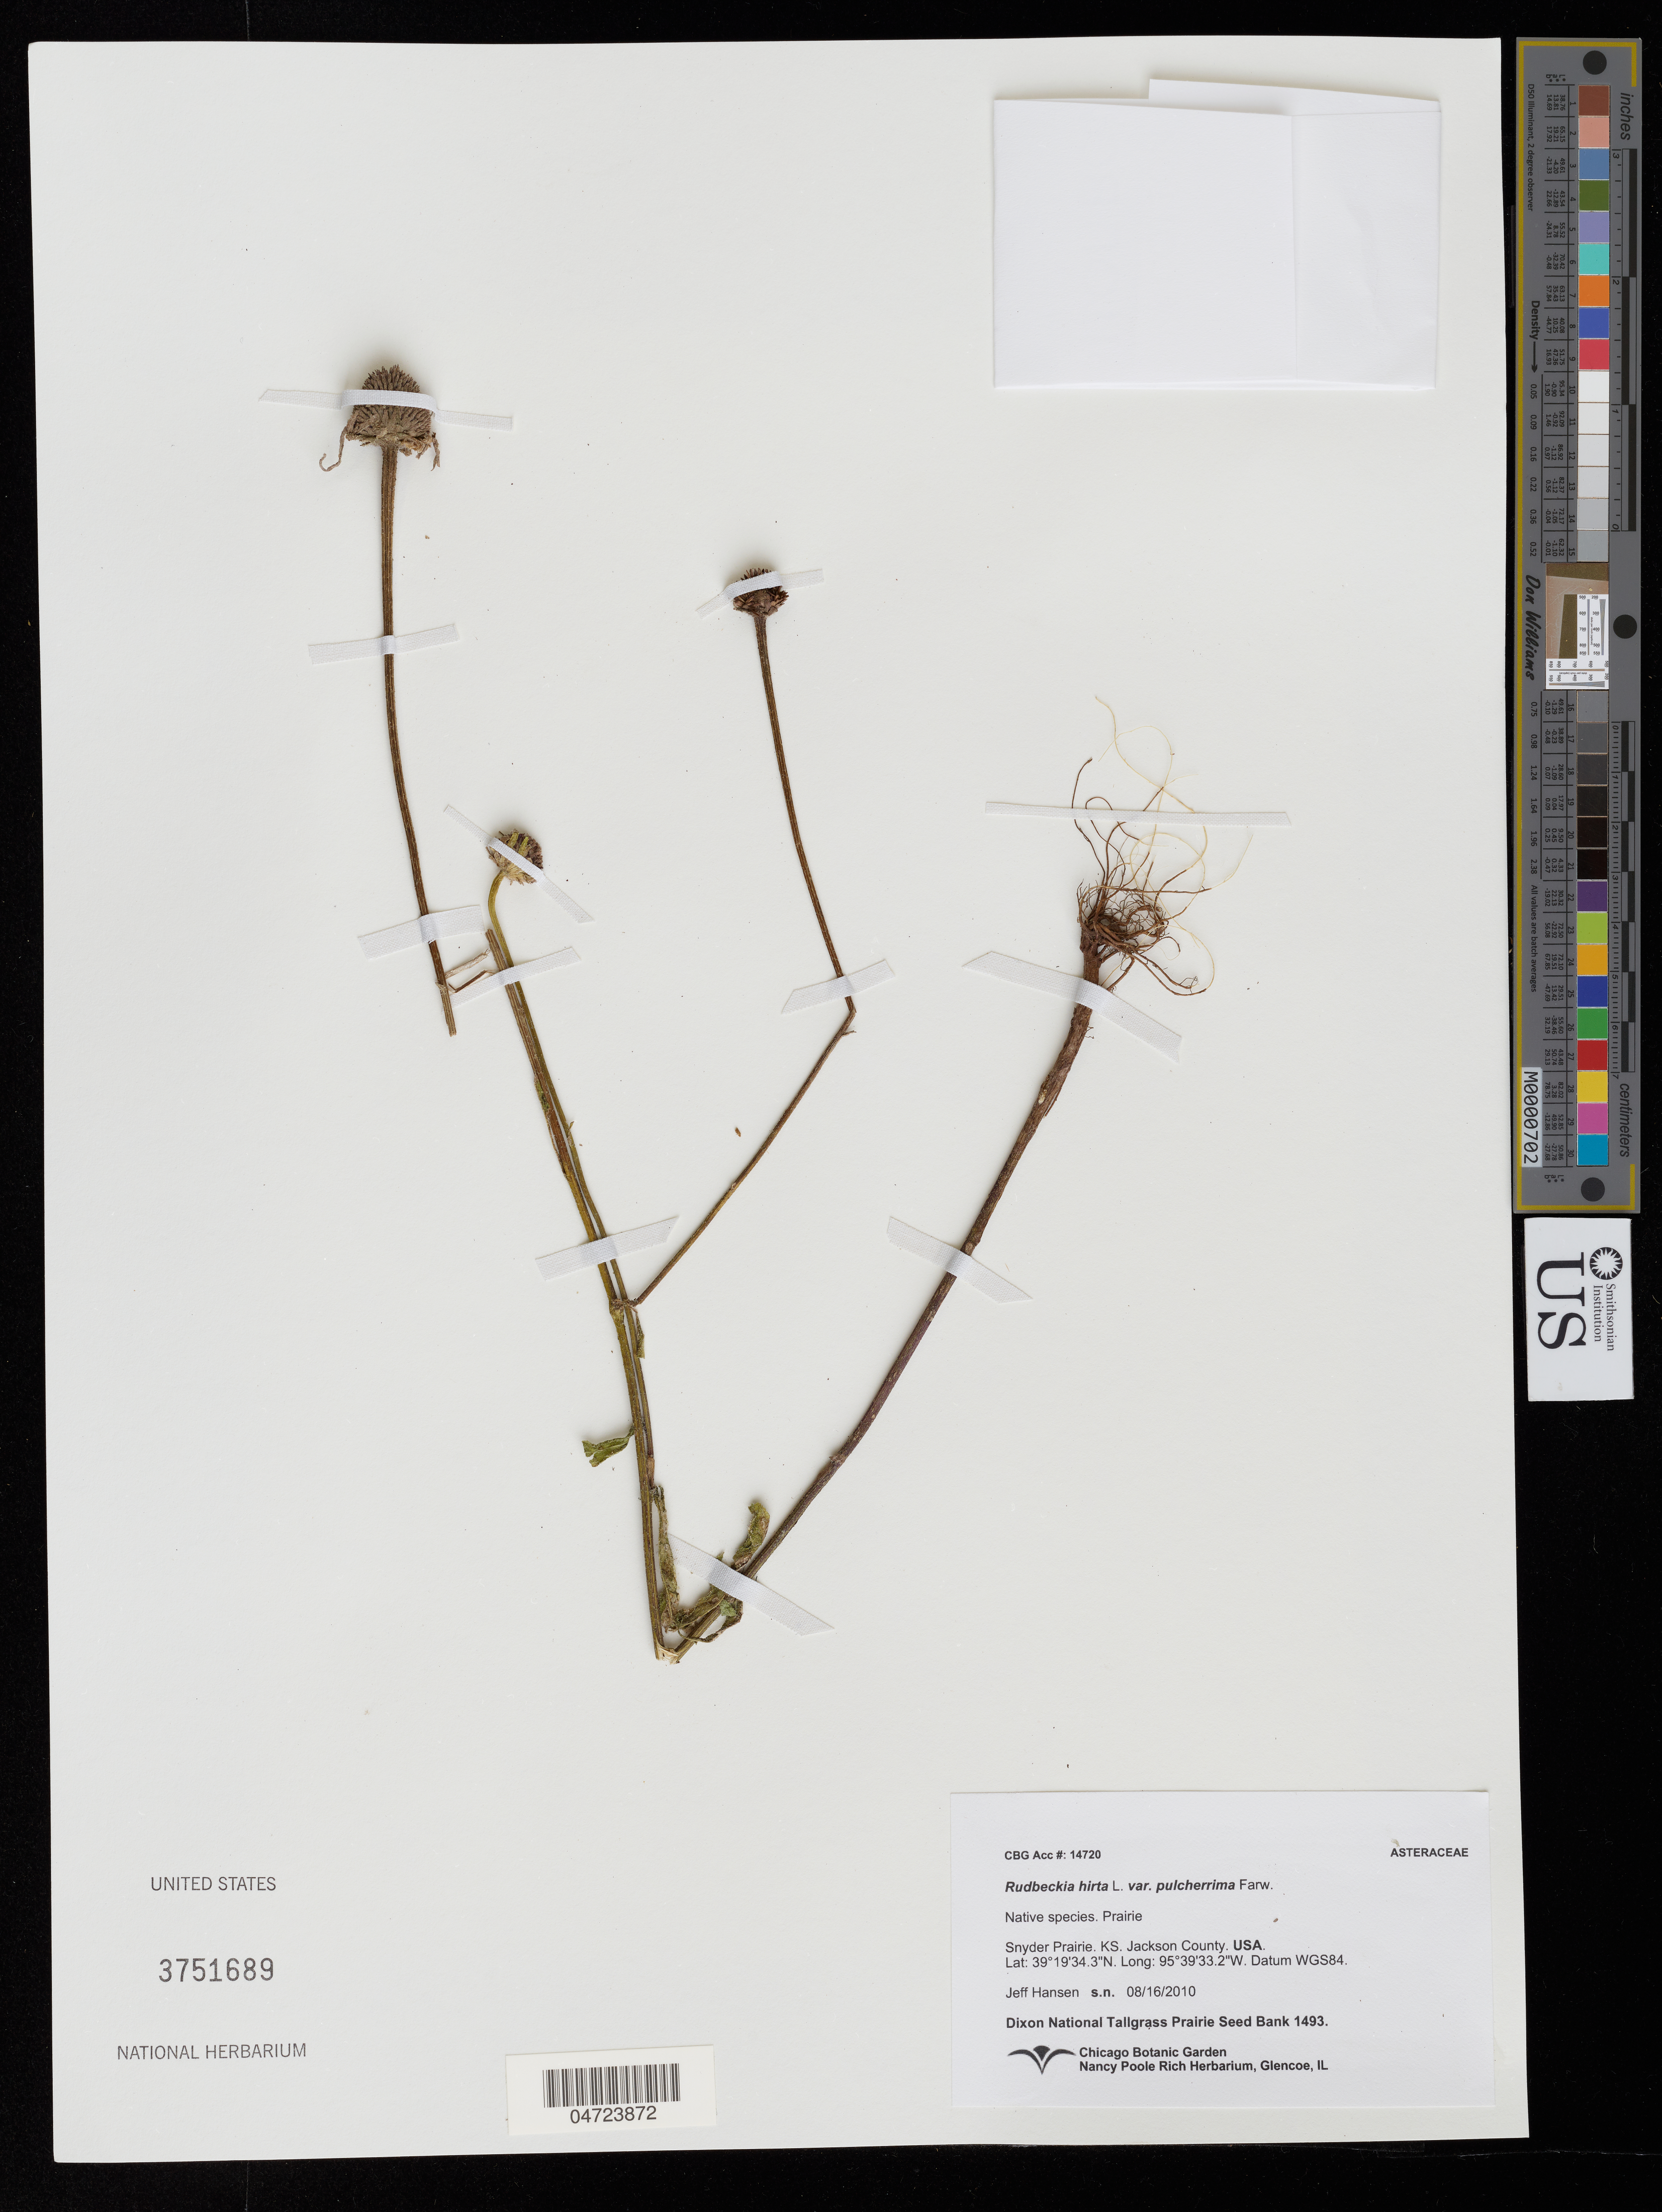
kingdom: Plantae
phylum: Tracheophyta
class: Magnoliopsida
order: Asterales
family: Asteraceae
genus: Rudbeckia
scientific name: Rudbeckia hirta var. pulcherrima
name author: L.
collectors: J. Hansen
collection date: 2010-08-16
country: United States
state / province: Kansas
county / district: Jackson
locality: Snyder Prairie. Jackson County.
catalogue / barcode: US 3751689